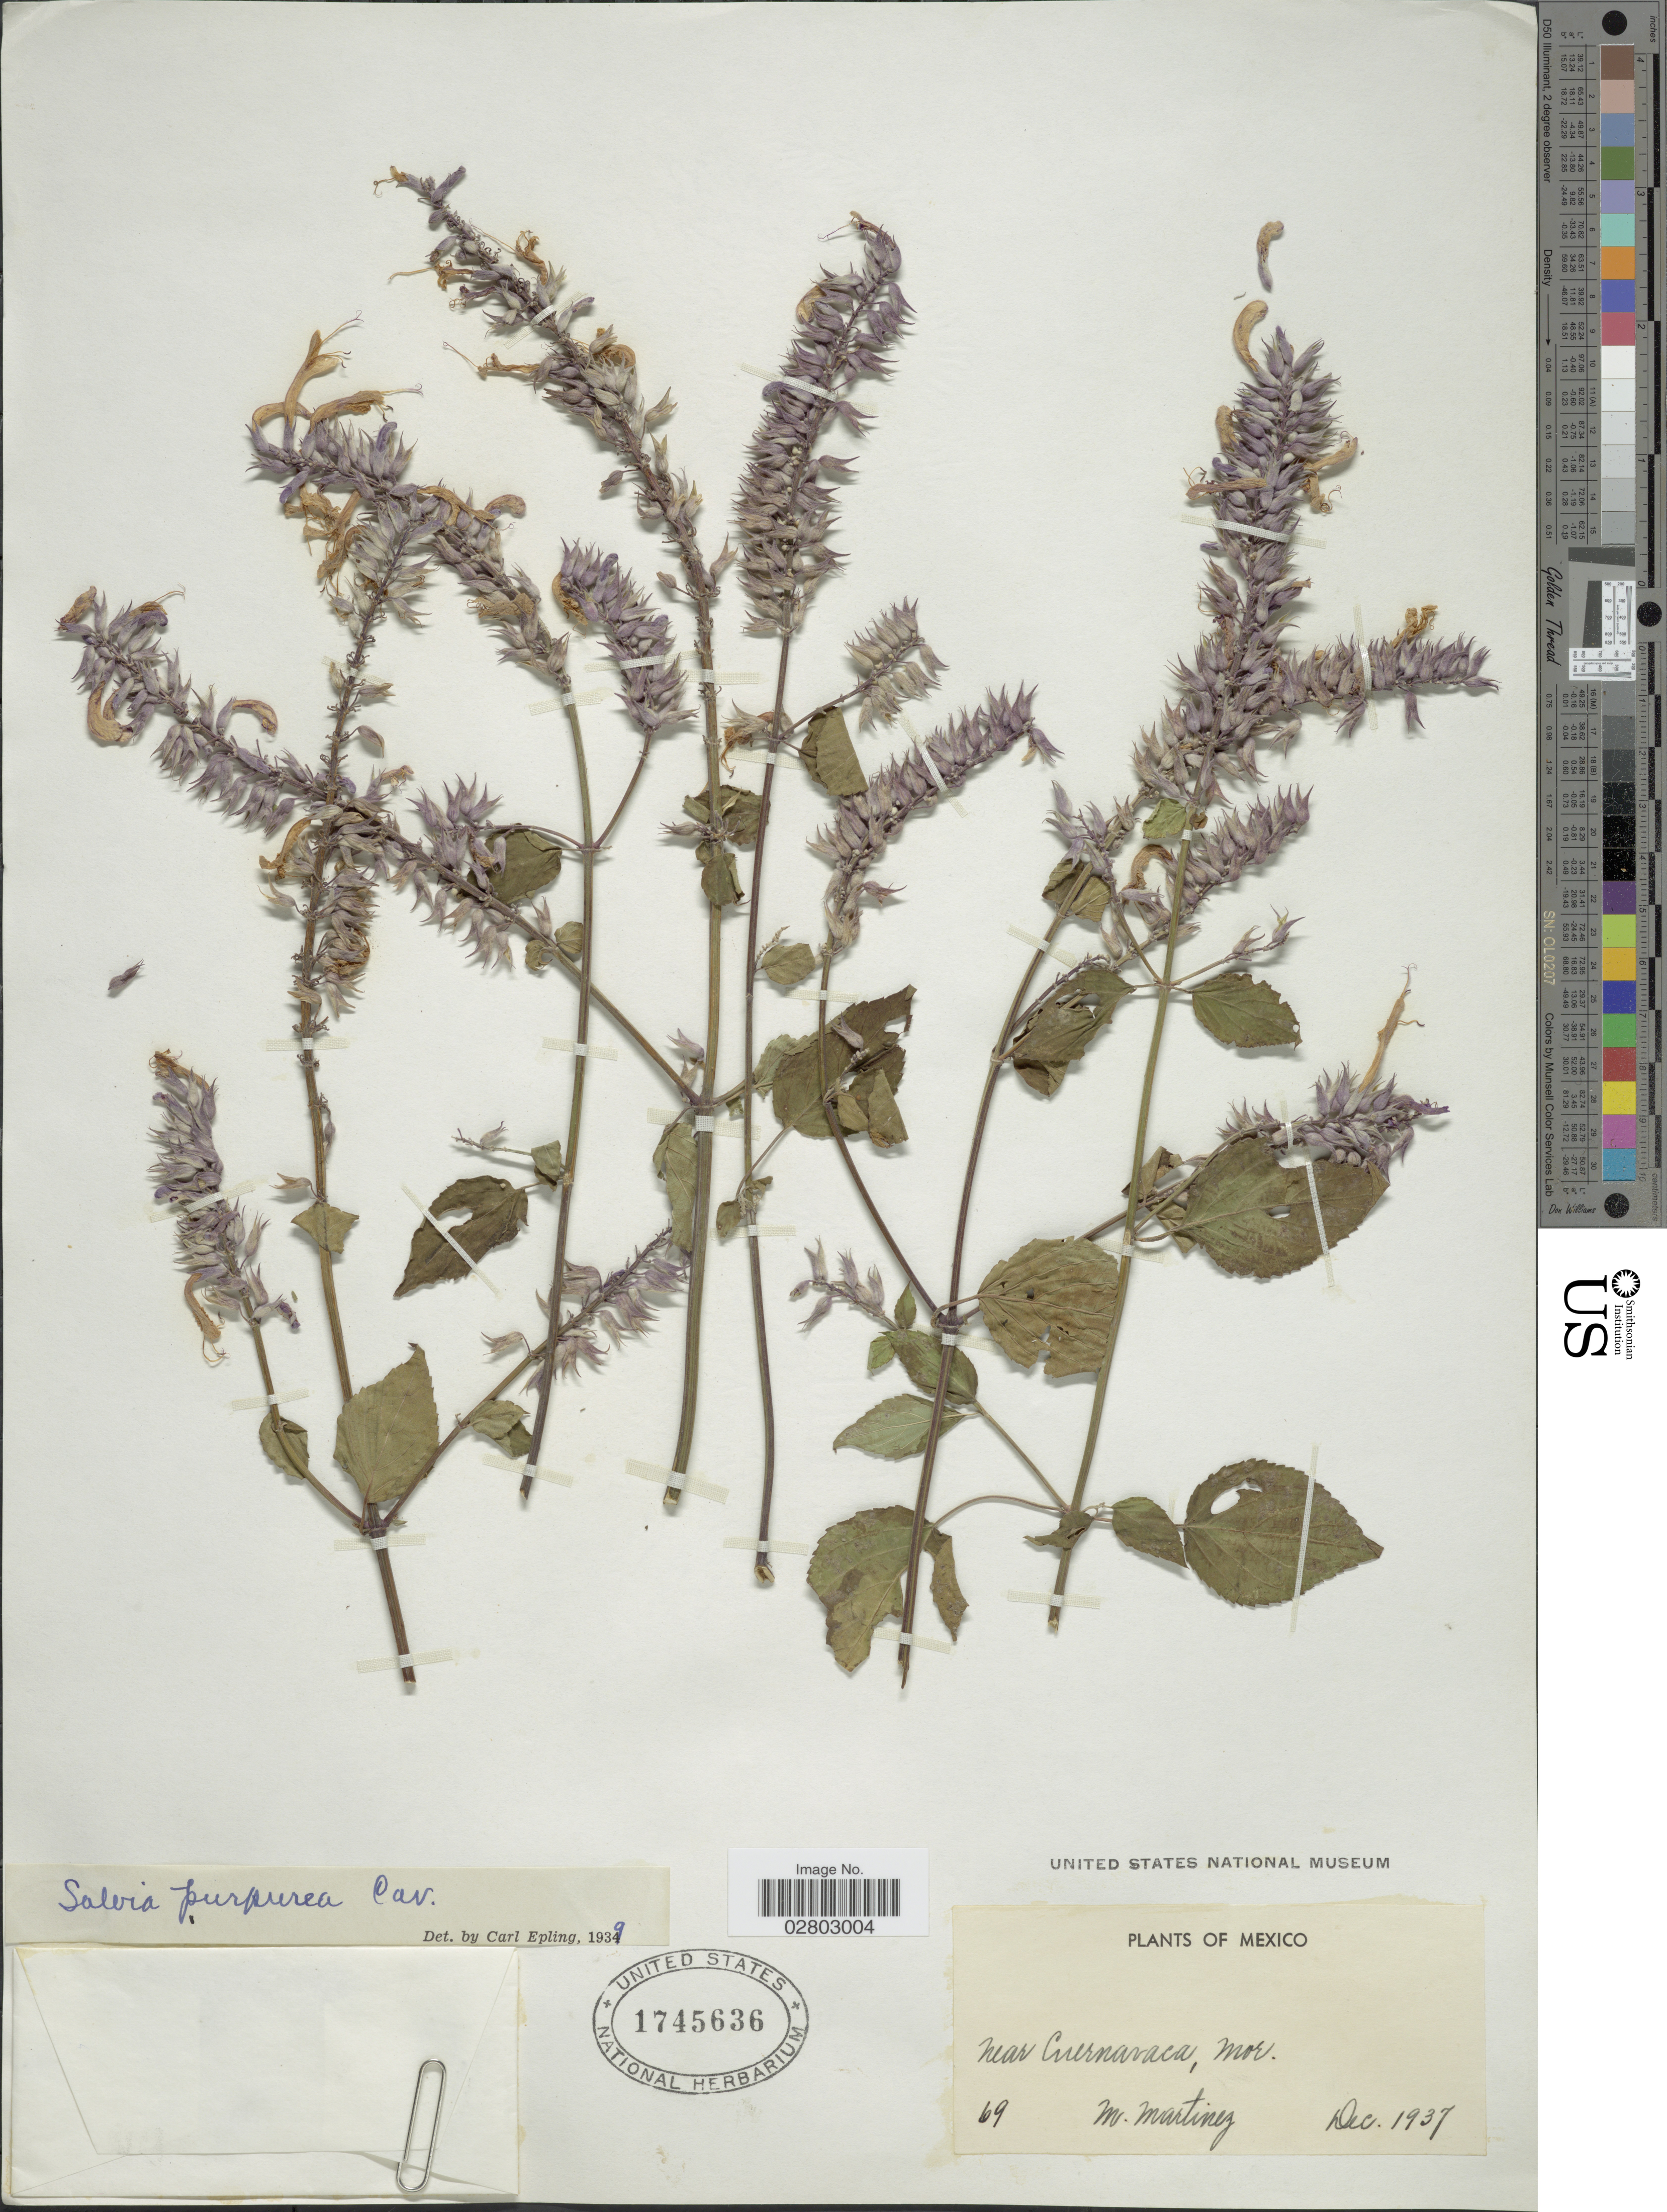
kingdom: Plantae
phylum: Tracheophyta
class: Magnoliopsida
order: Lamiales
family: Lamiaceae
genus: Salvia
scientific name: Salvia purpurea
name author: Cav.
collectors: M. Martinez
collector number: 69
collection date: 1937-12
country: Mexico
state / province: Morelos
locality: Near Cuernavaca, Mor.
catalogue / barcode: US 1745636